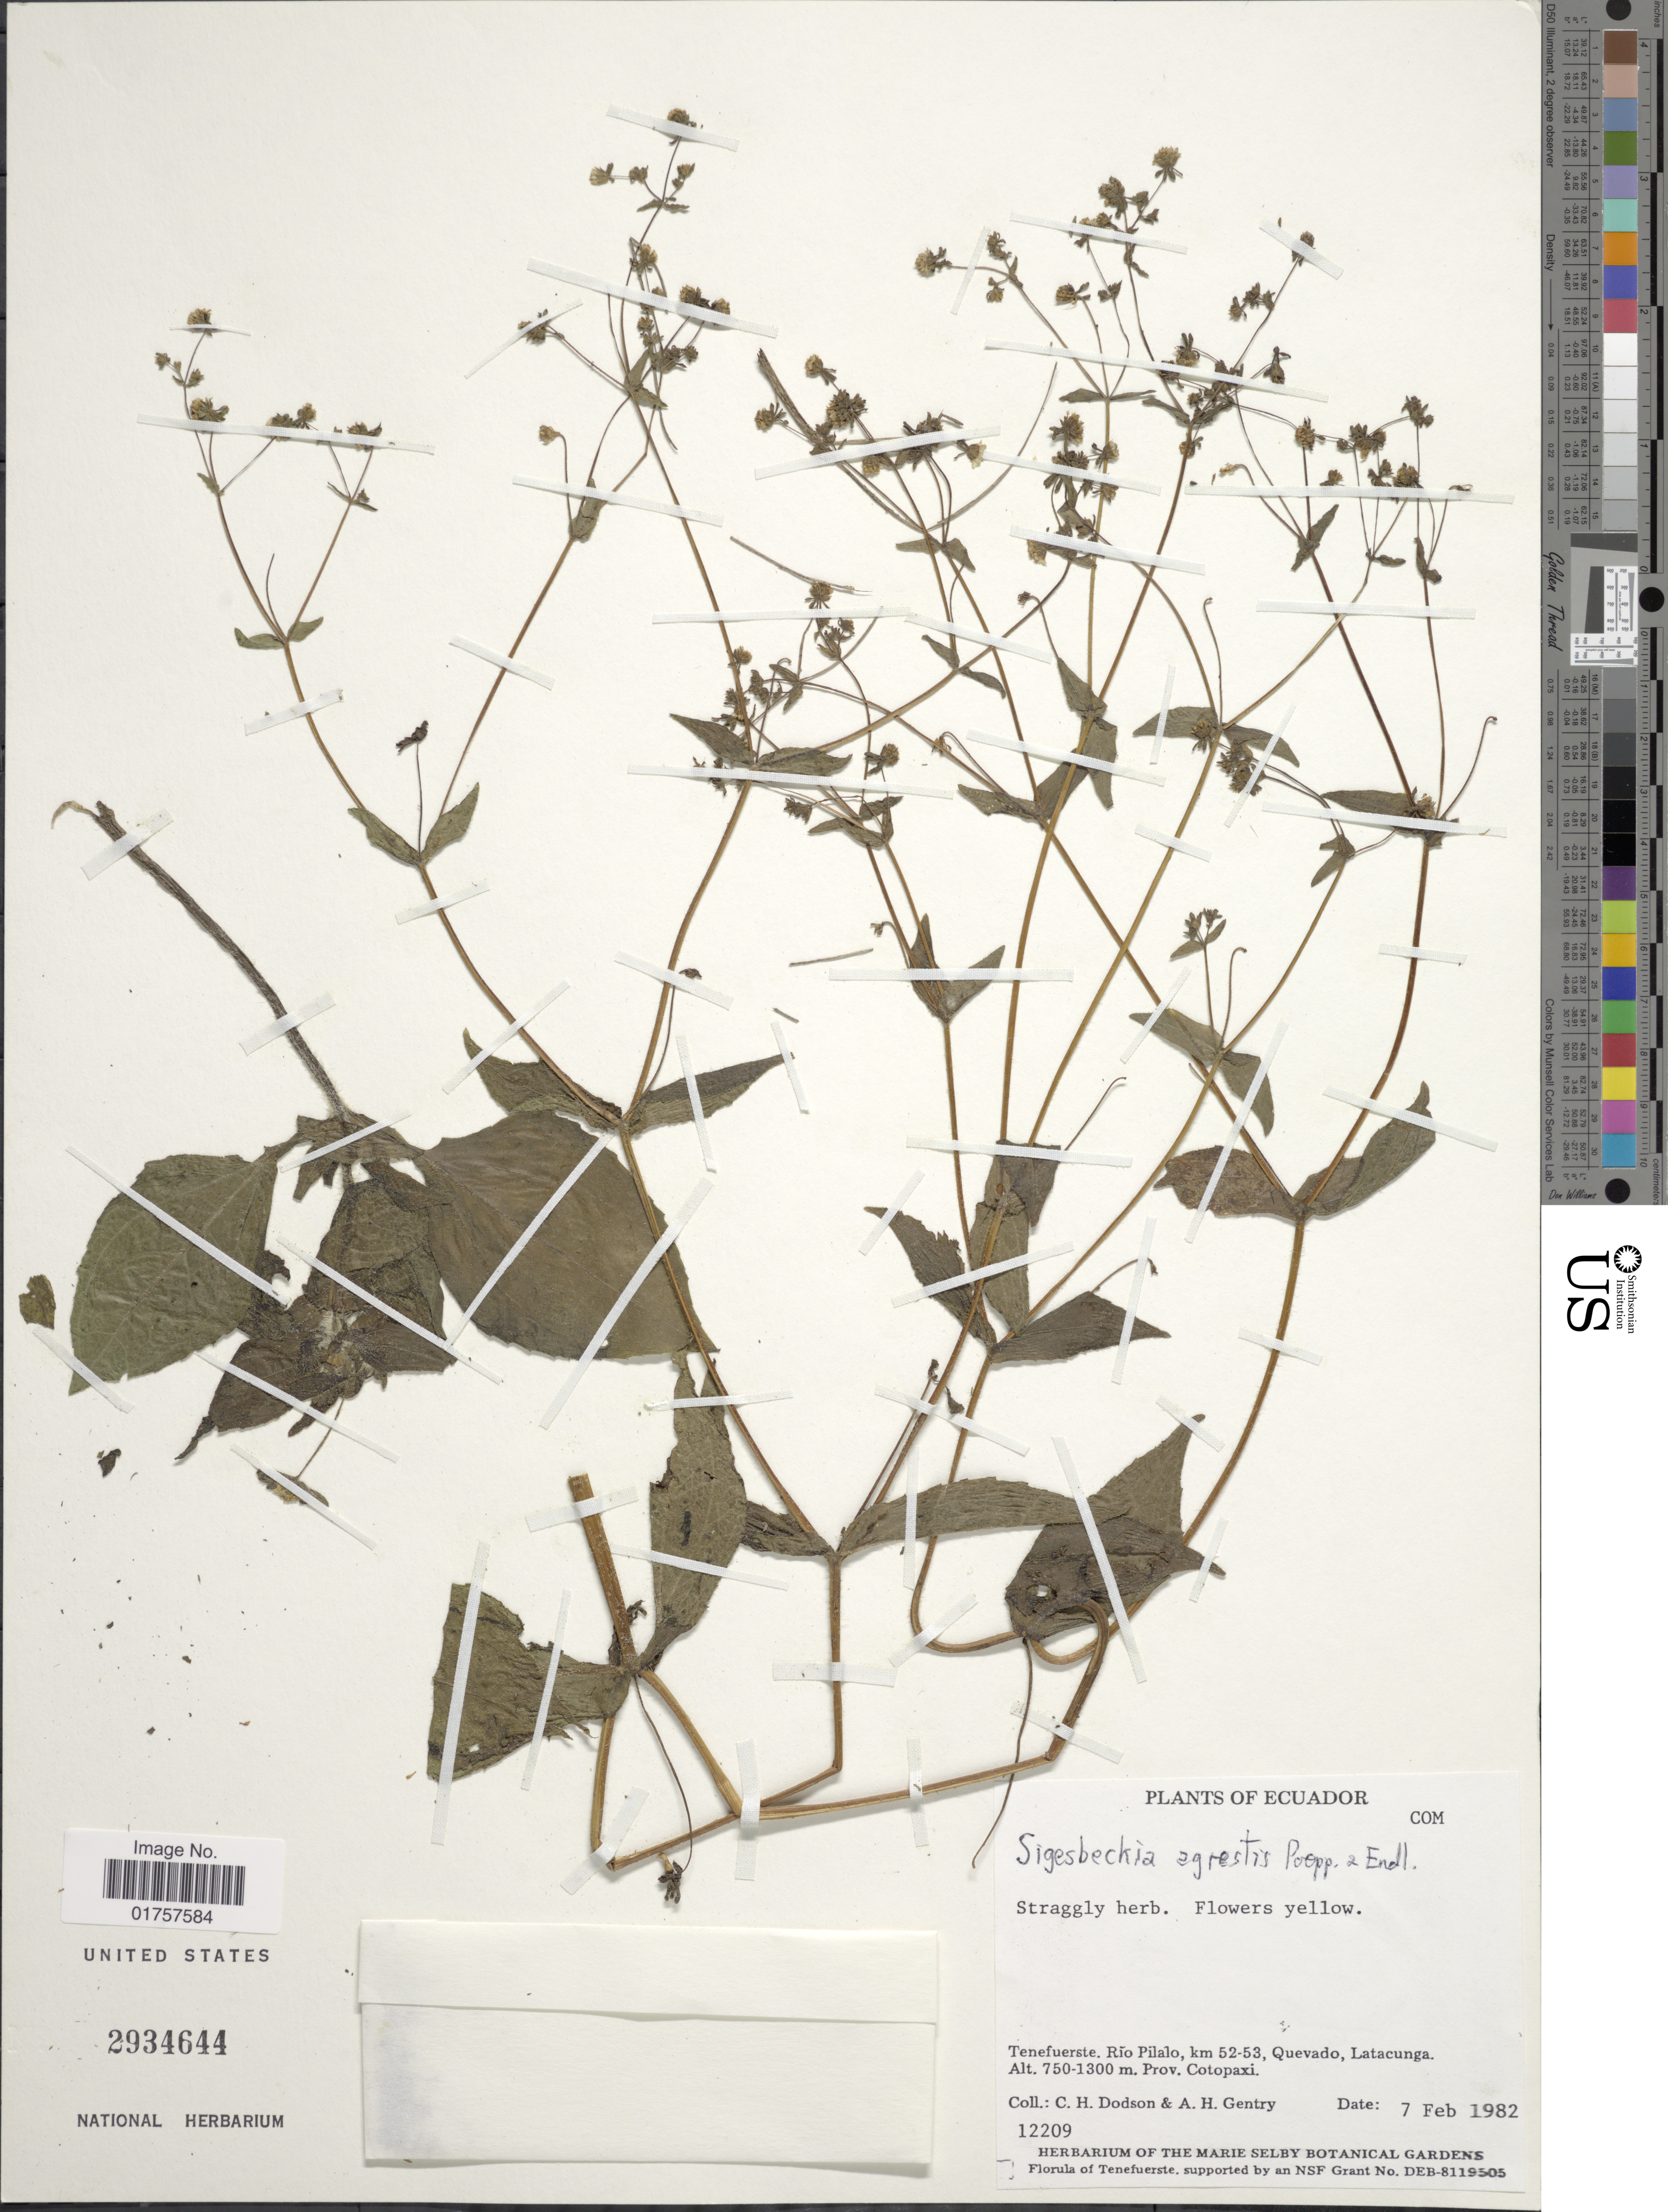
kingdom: Plantae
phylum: Tracheophyta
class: Magnoliopsida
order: Asterales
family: Asteraceae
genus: Sigesbeckia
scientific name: Sigesbeckia agrestis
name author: Poepp.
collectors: C. H. Dodson & A. H. Gentry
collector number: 12209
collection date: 1982-02-07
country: Ecuador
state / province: Cotopaxi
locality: Tenefuerste. Río Pilalo, km 52-53, Quevado, Latacunga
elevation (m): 750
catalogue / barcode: US 2934644